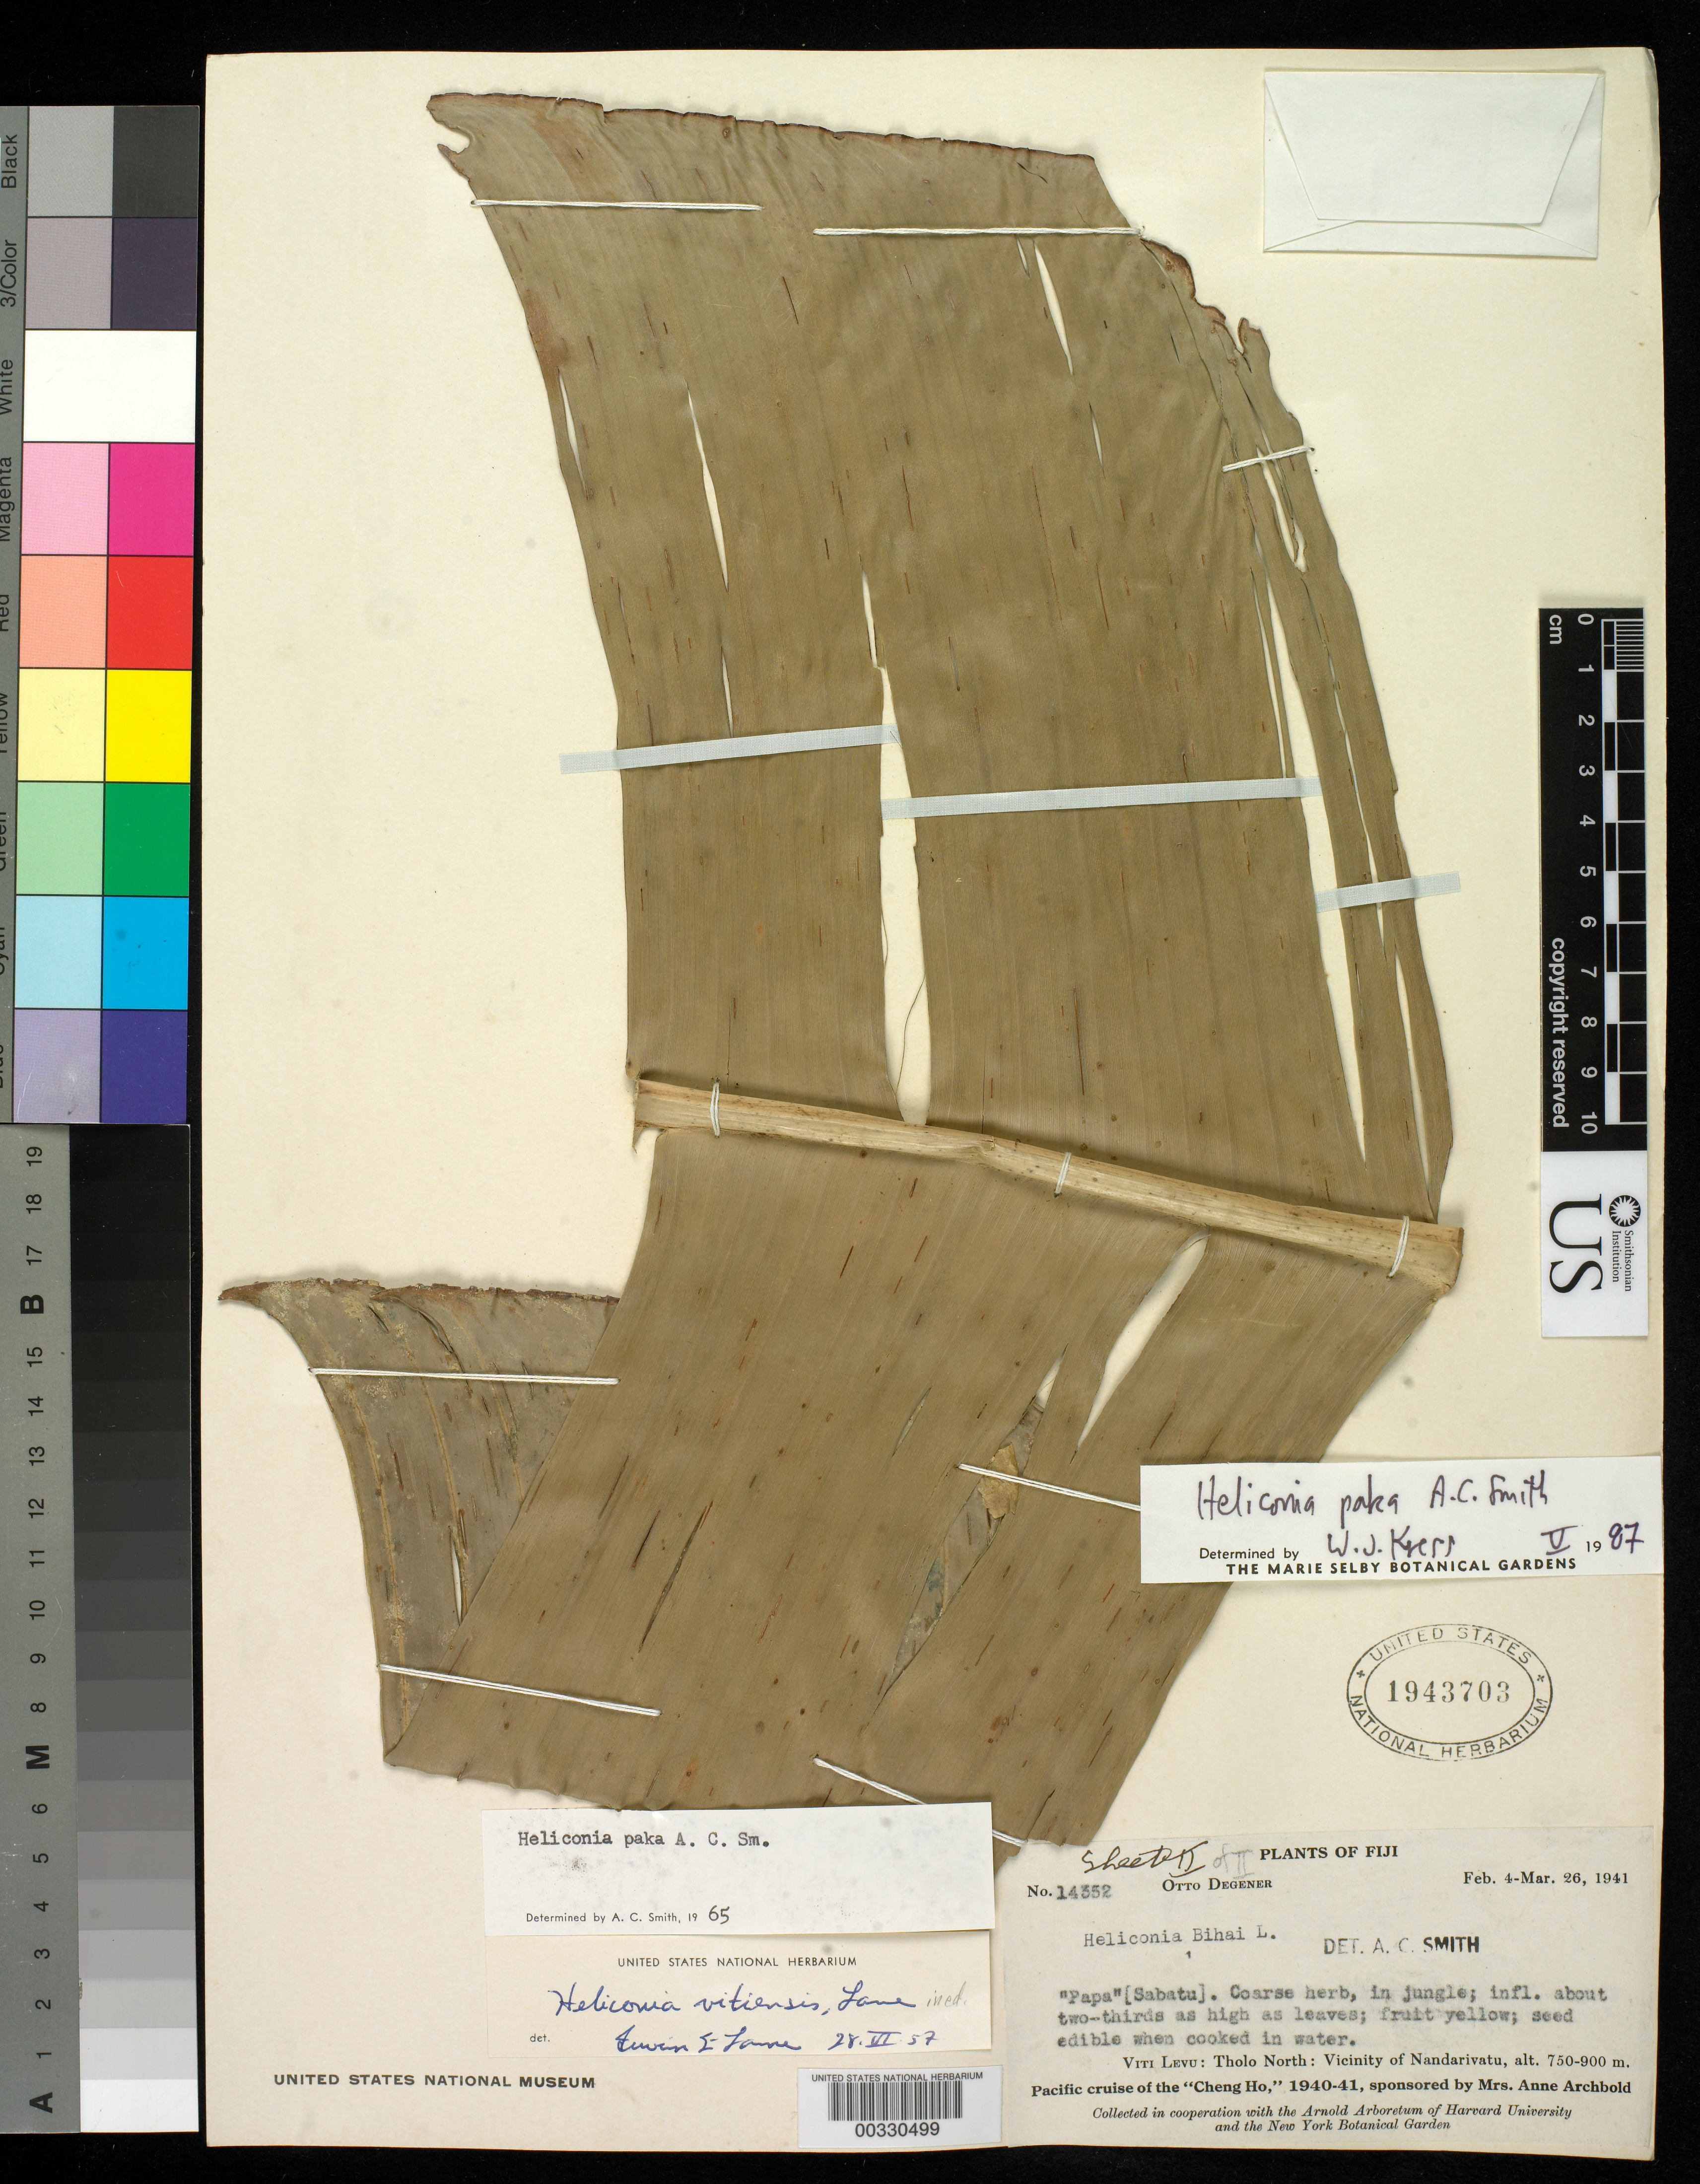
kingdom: Plantae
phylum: Tracheophyta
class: Liliopsida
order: Zingiberales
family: Heliconiaceae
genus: Heliconia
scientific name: Heliconia paka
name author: A.C. Sm.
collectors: O. Degener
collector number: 14352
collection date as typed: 04 Feb 1941 to 26 Mar 1941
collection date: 1941-02-04/1941-03-26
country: Fiji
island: Viti Levu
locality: Tholo North, vicinity of Nandarivatu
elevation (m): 750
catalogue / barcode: US 1943703